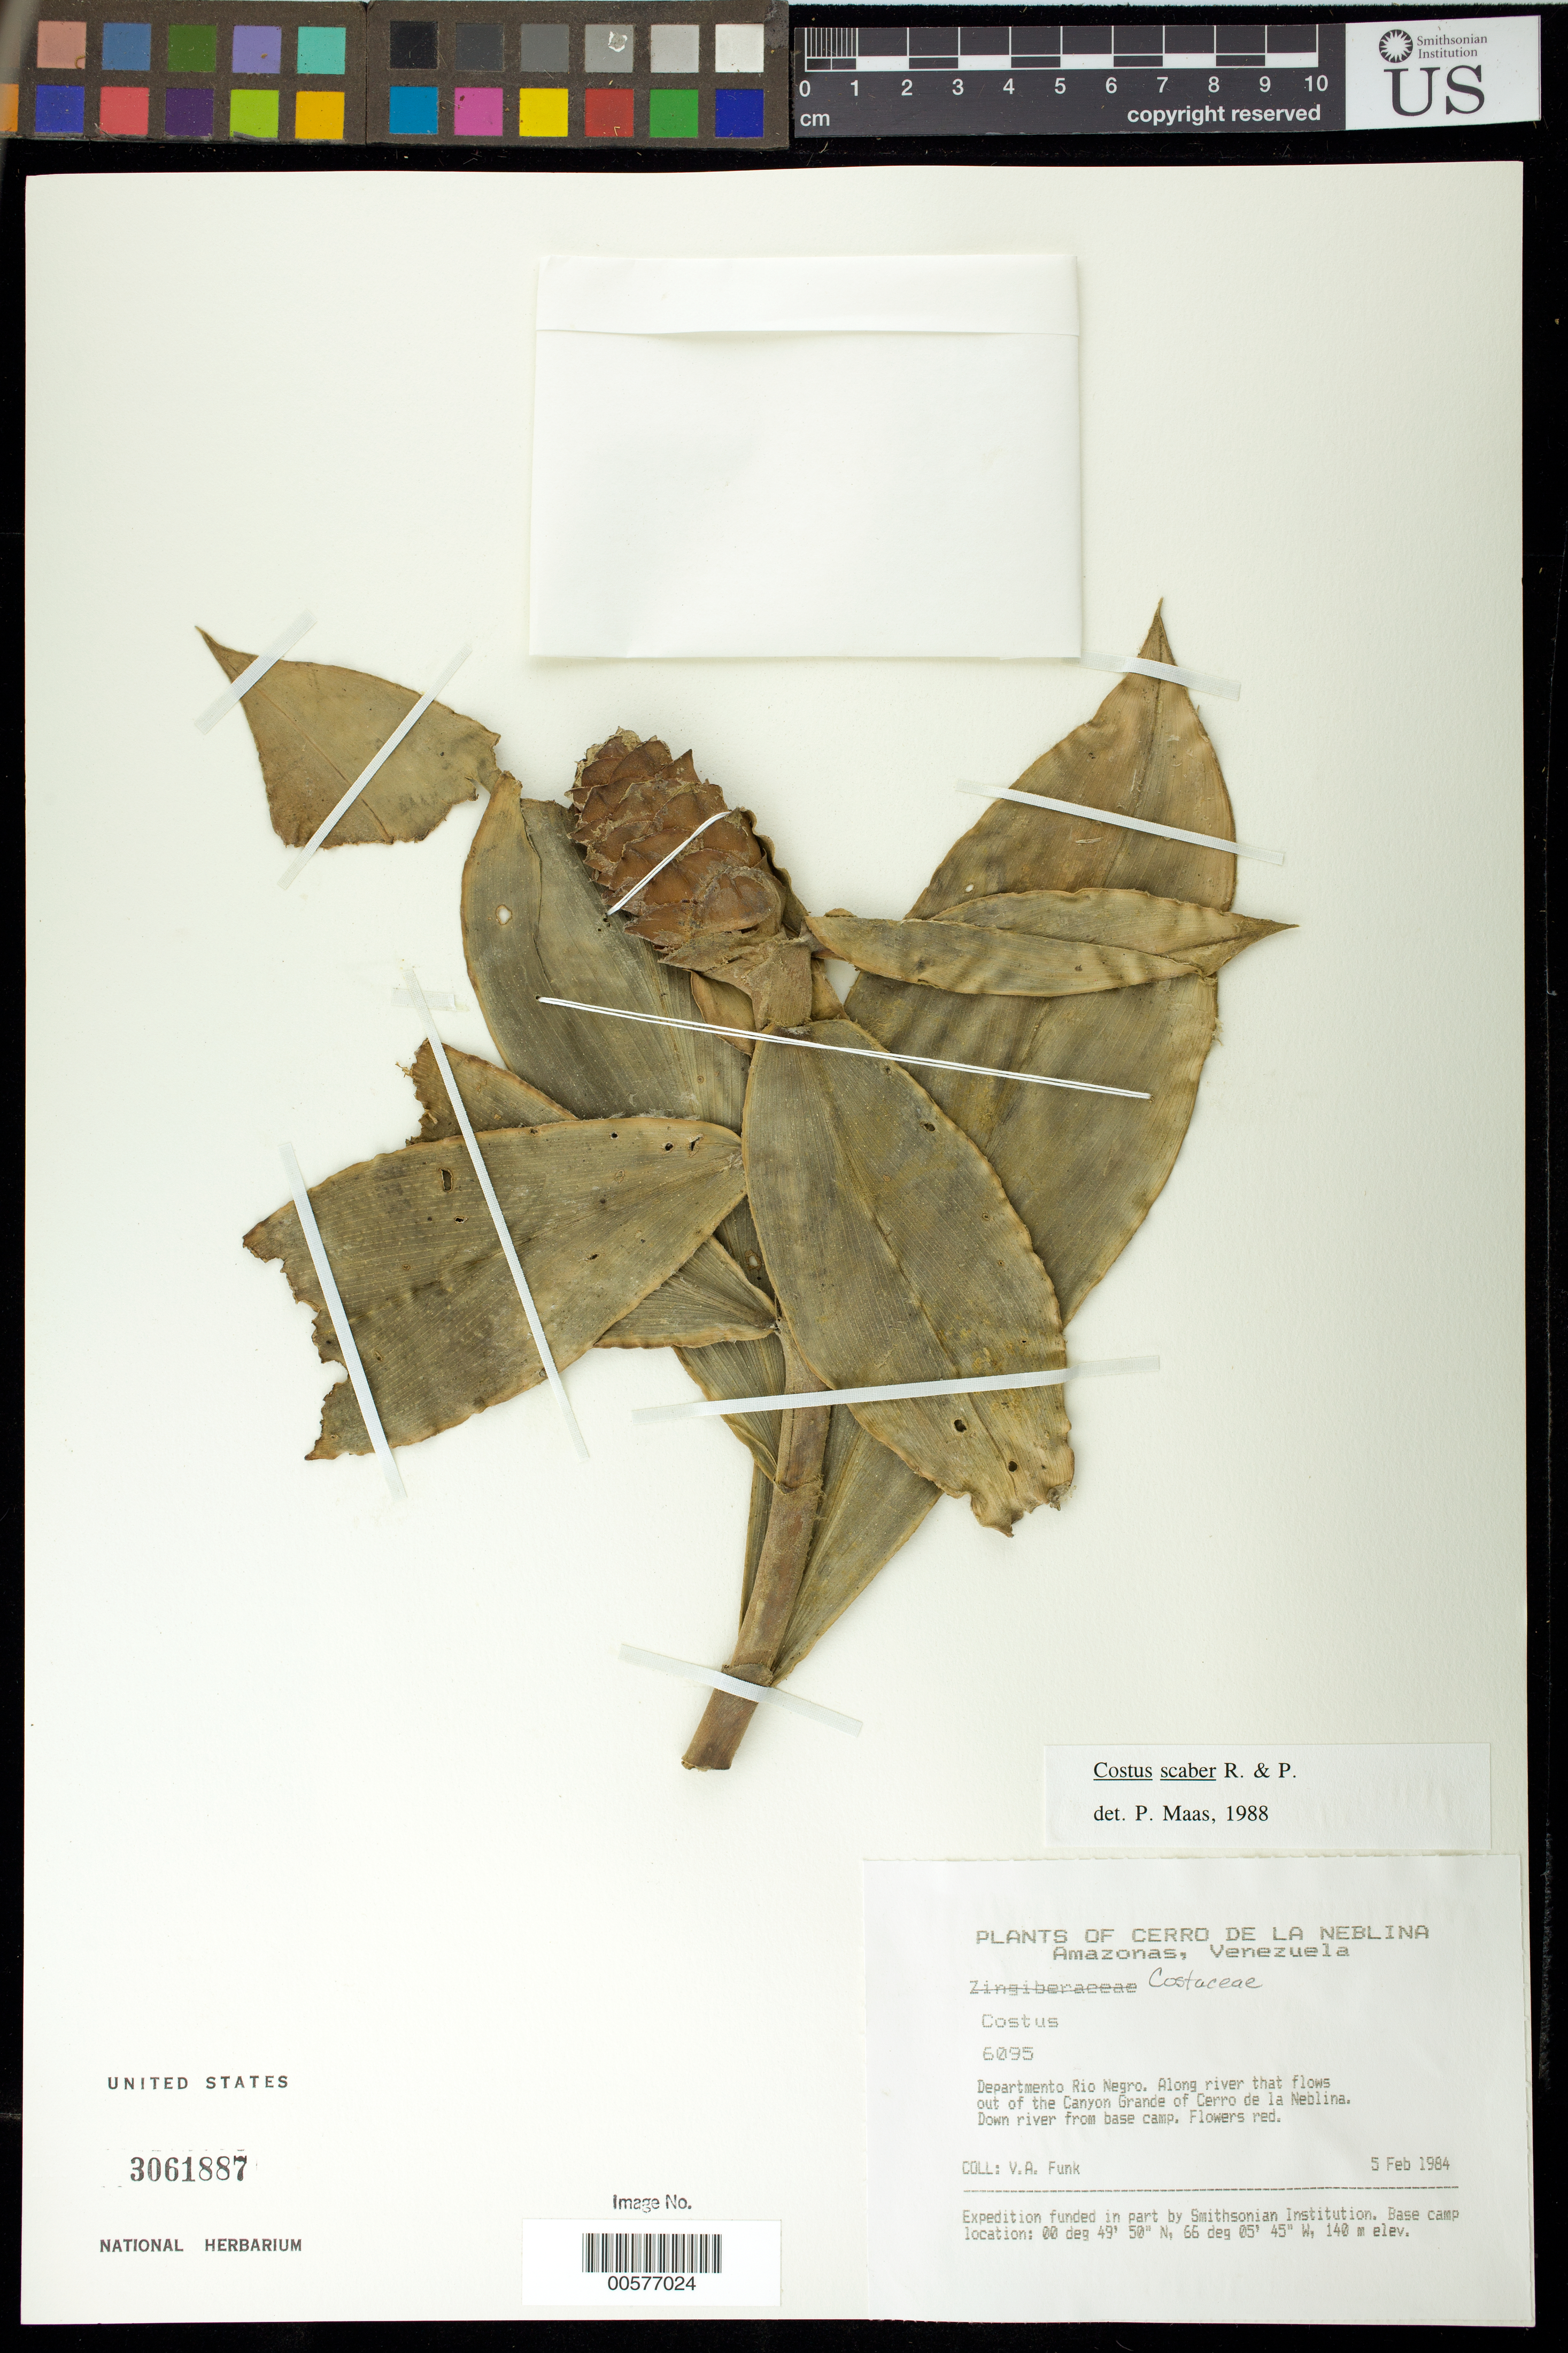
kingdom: Plantae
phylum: Tracheophyta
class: Liliopsida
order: Zingiberales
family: Costaceae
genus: Costus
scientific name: Costus scaber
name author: Ruiz & Pav.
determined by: Maas, Paul J. M.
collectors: V. Funk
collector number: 6095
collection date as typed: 05 Feb 1984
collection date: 1984-02-05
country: Venezuela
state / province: Amazonas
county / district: Rio Negro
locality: Cerro de la Neblina; river that flows out of the Canyon Grande of Cerro de la Neblina; down river from base camp.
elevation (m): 140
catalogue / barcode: US 3061887